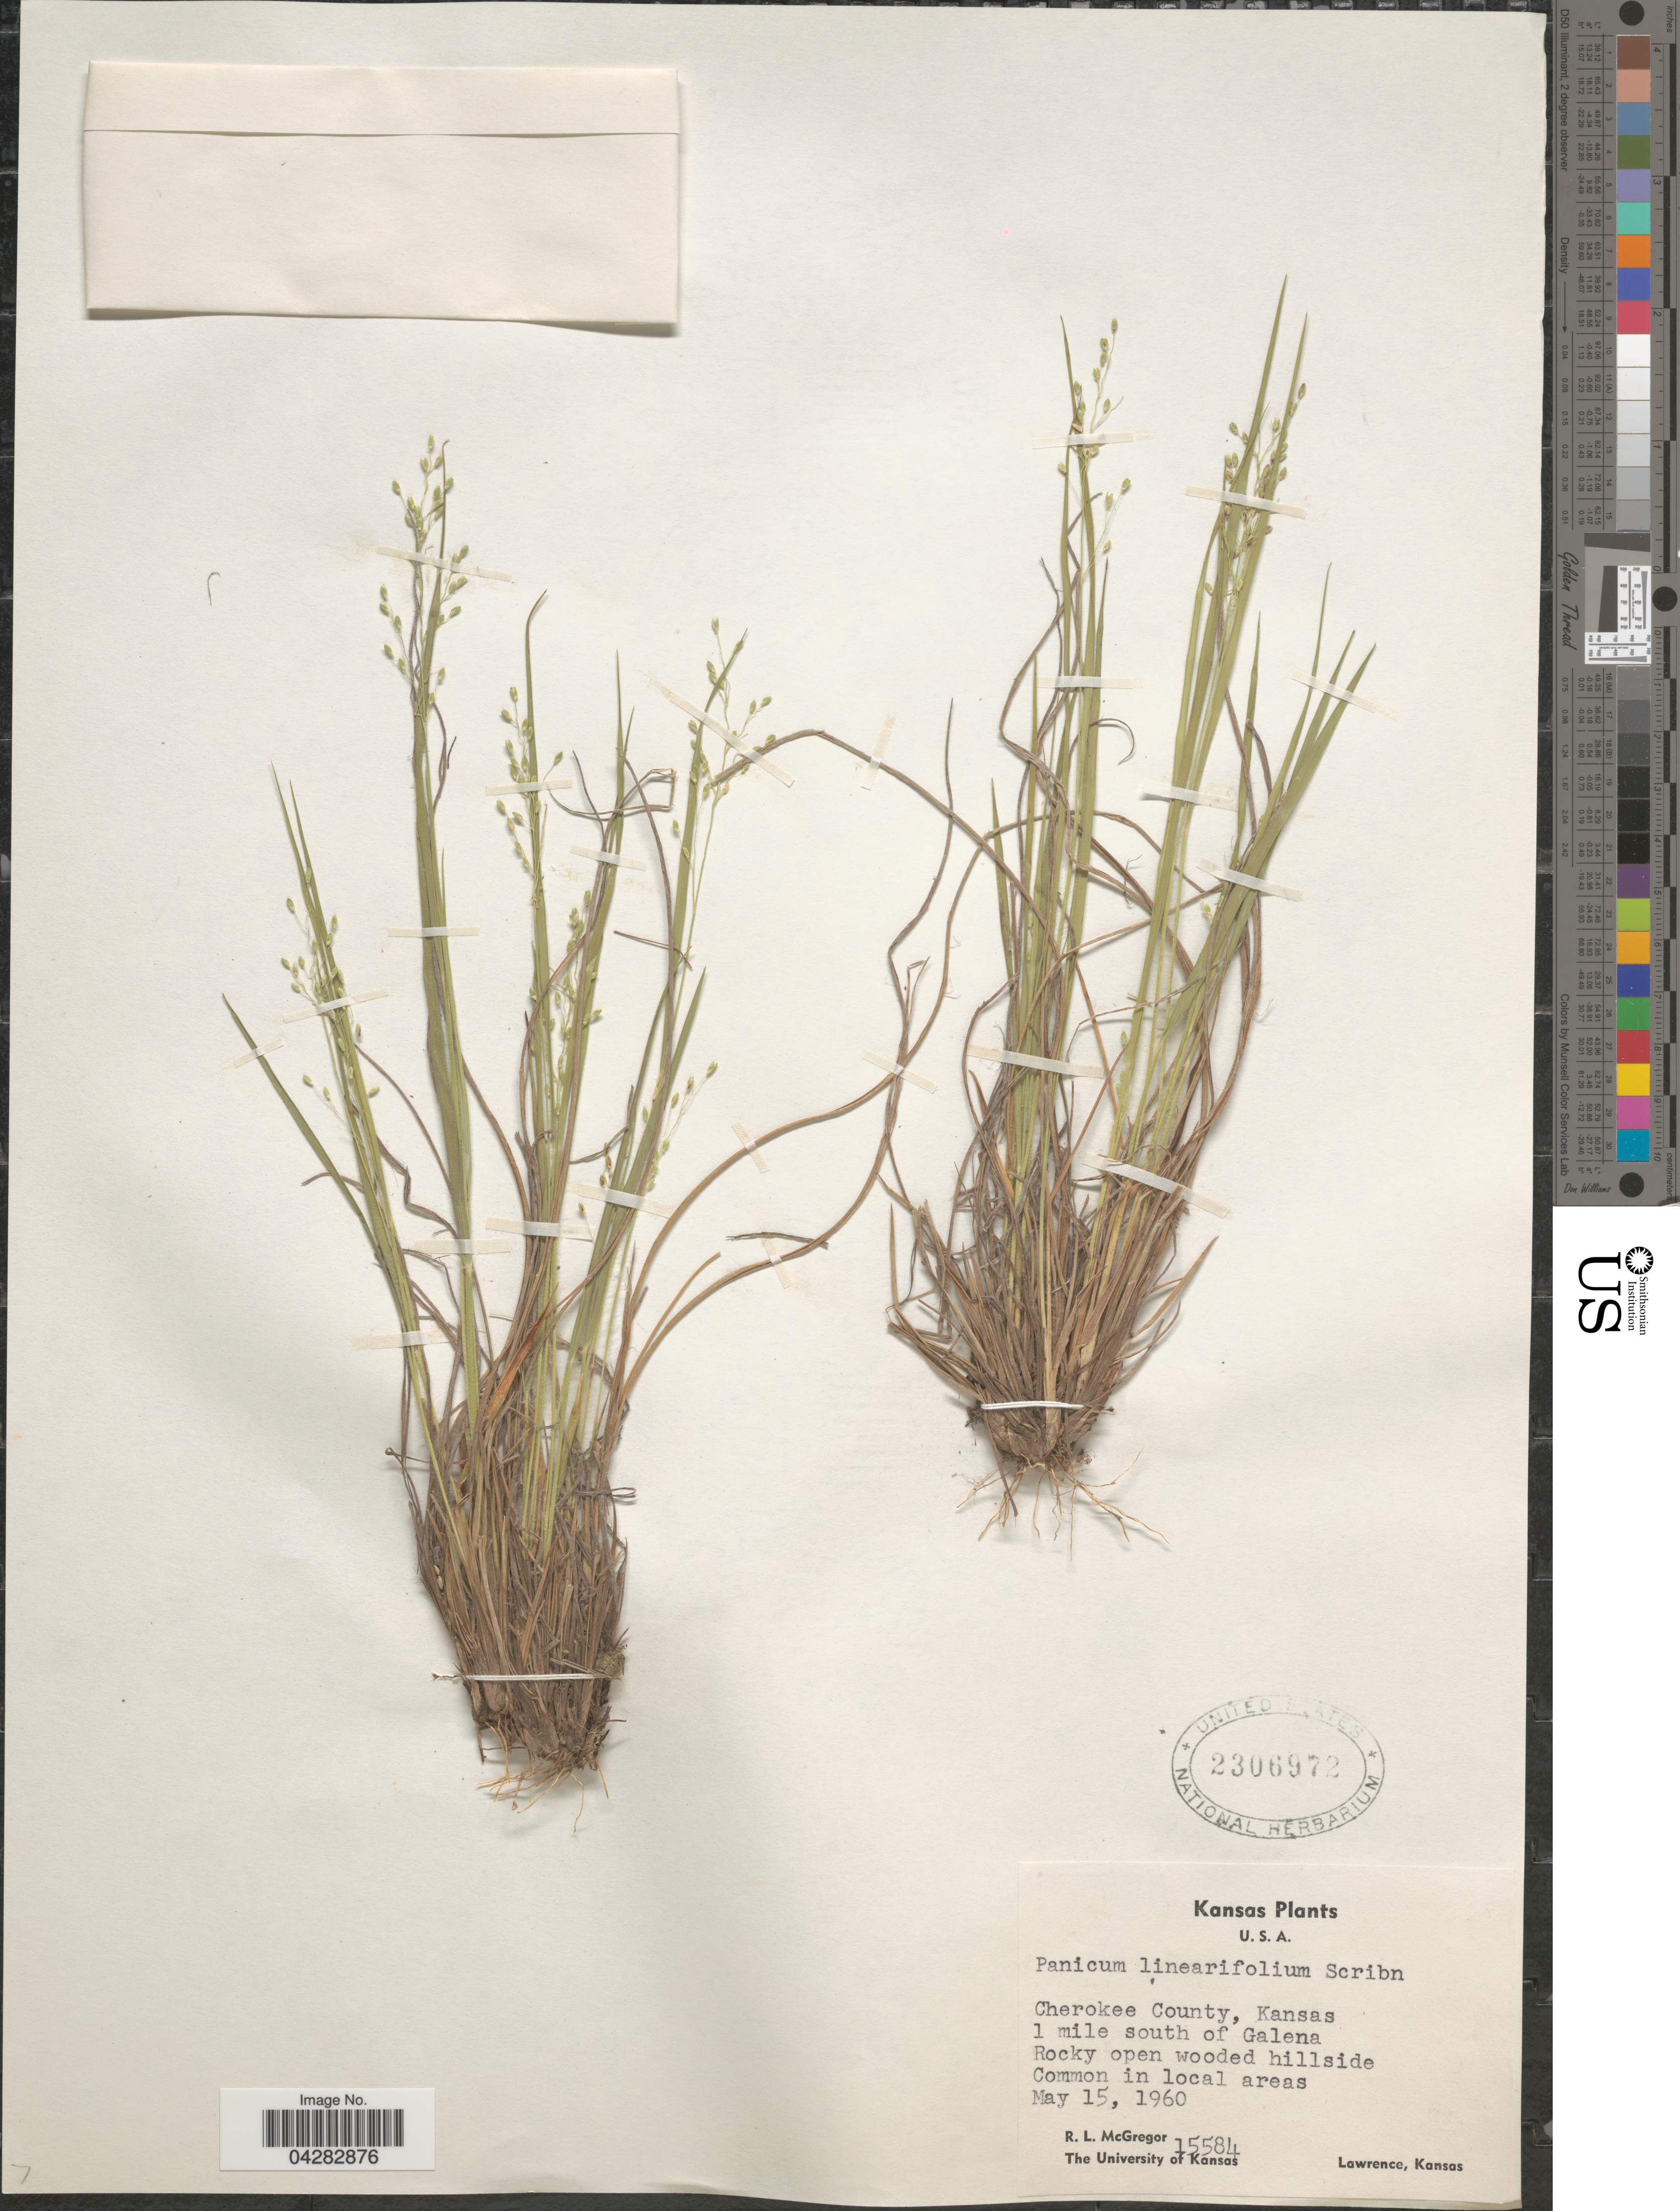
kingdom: Plantae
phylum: Tracheophyta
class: Liliopsida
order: Poales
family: Poaceae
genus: Dichanthelium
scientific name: Dichanthelium linearifolium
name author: (Scribn.) Gould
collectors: R. McGregor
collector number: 15584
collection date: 1960-05-15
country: United States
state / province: Kansas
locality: Cherokee County, 1 mile south of Galena. Rocky open wooded hillside.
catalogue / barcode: US 2306972